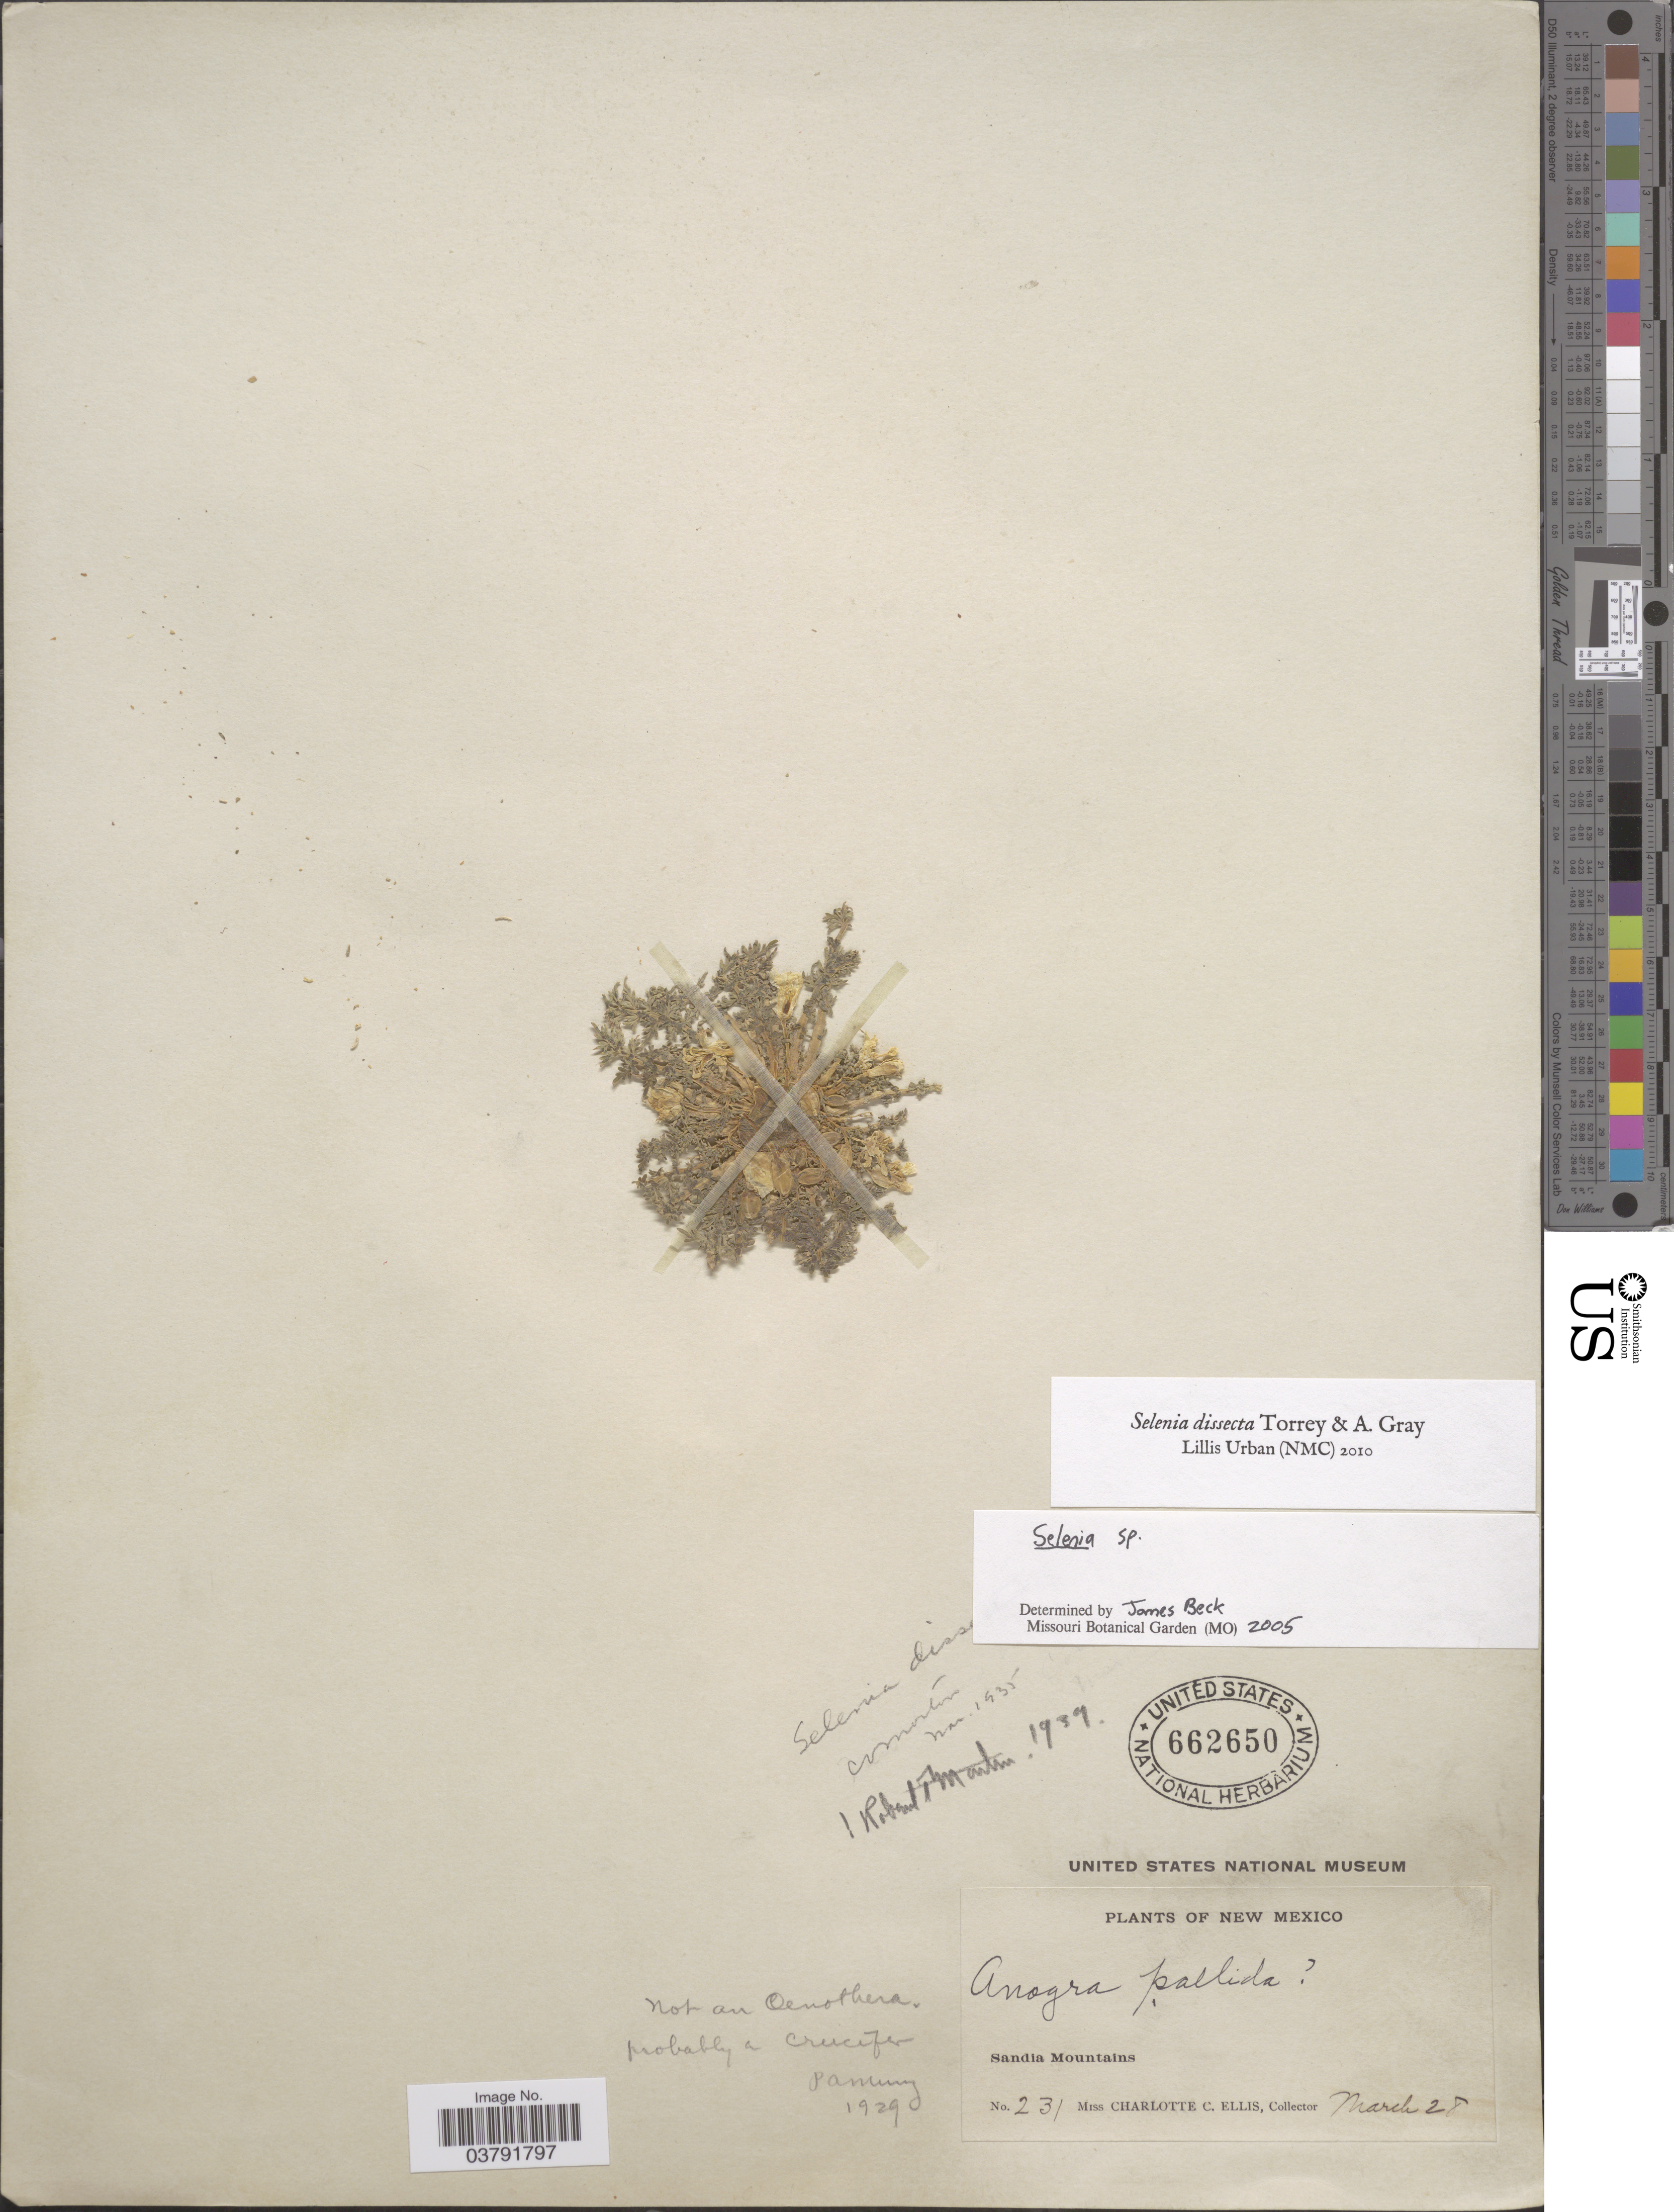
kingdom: Plantae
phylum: Tracheophyta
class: Magnoliopsida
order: Brassicales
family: Brassicaceae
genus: Selenia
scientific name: Selenia dissecta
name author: Torr. & A. Gray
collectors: C. C. Ellis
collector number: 231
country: United States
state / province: New Mexico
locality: Sandia Mountains.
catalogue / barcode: US 662650